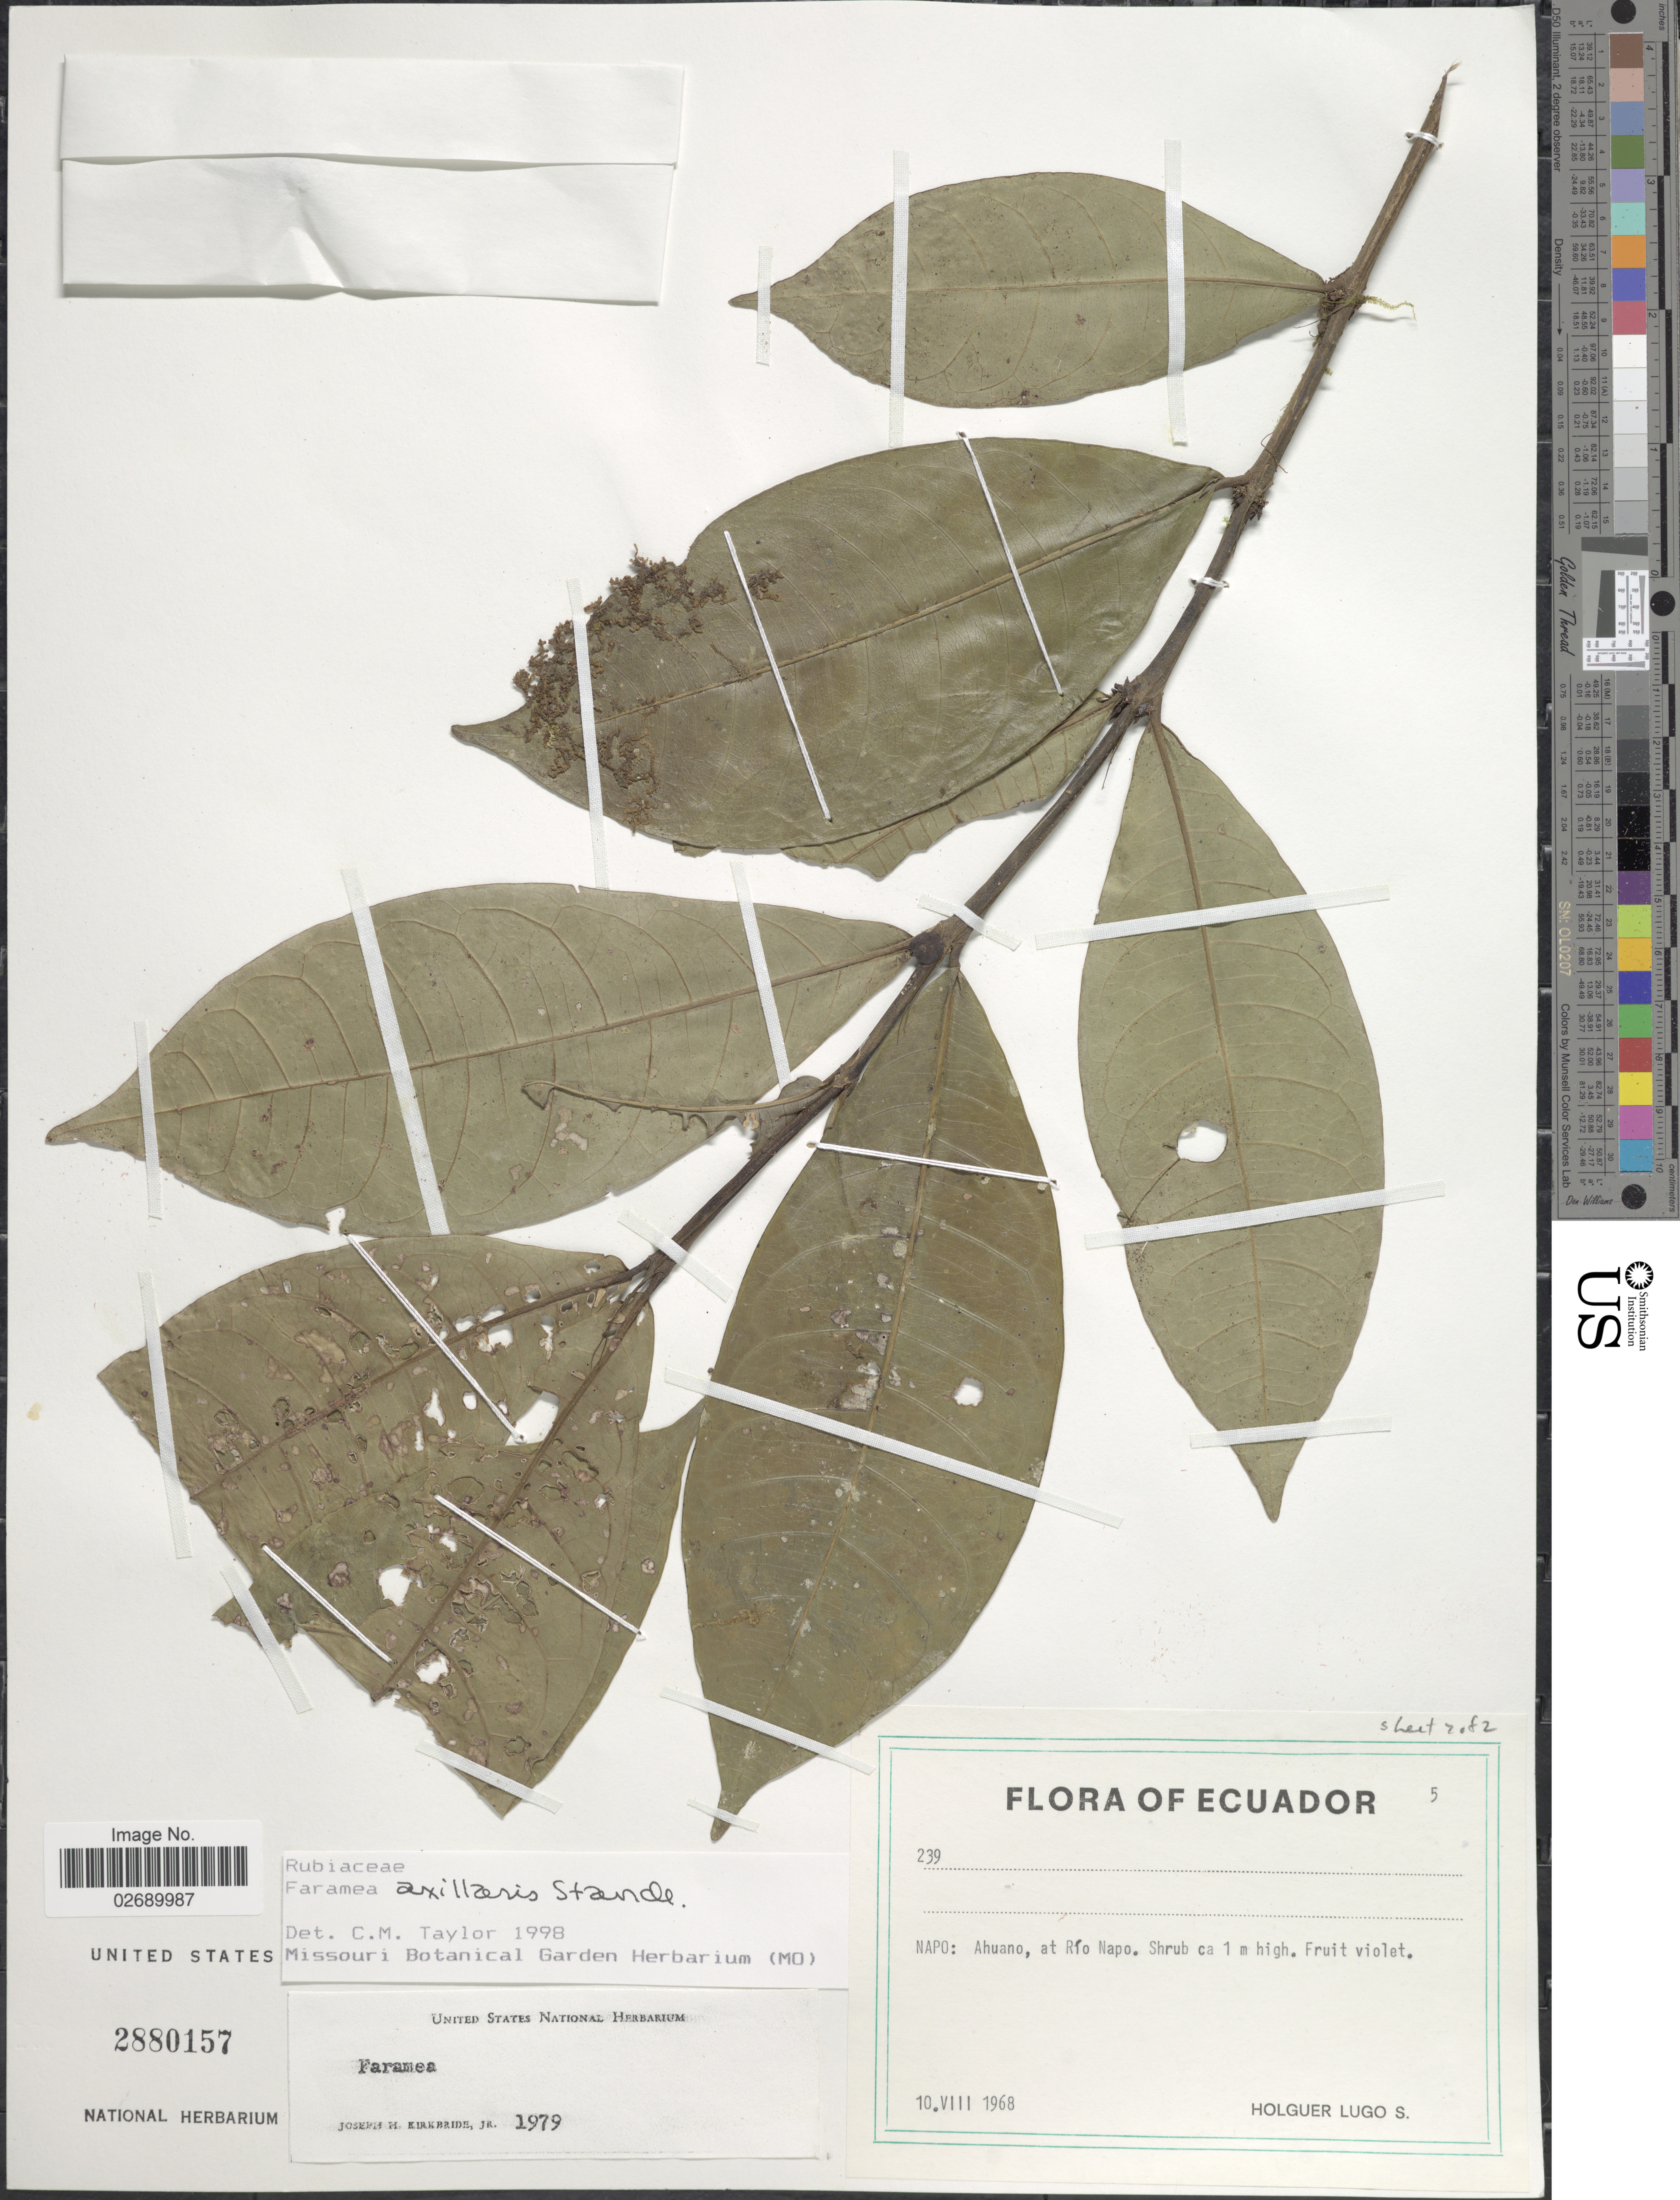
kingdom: Plantae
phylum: Tracheophyta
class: Magnoliopsida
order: Gentianales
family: Rubiaceae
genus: Faramea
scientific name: Faramea axillaris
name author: Standl.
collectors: H. Lugo S.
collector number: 239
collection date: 1968-08-10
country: Ecuador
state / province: Napo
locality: Ahuano, at Rio Napo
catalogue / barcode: US 2880157